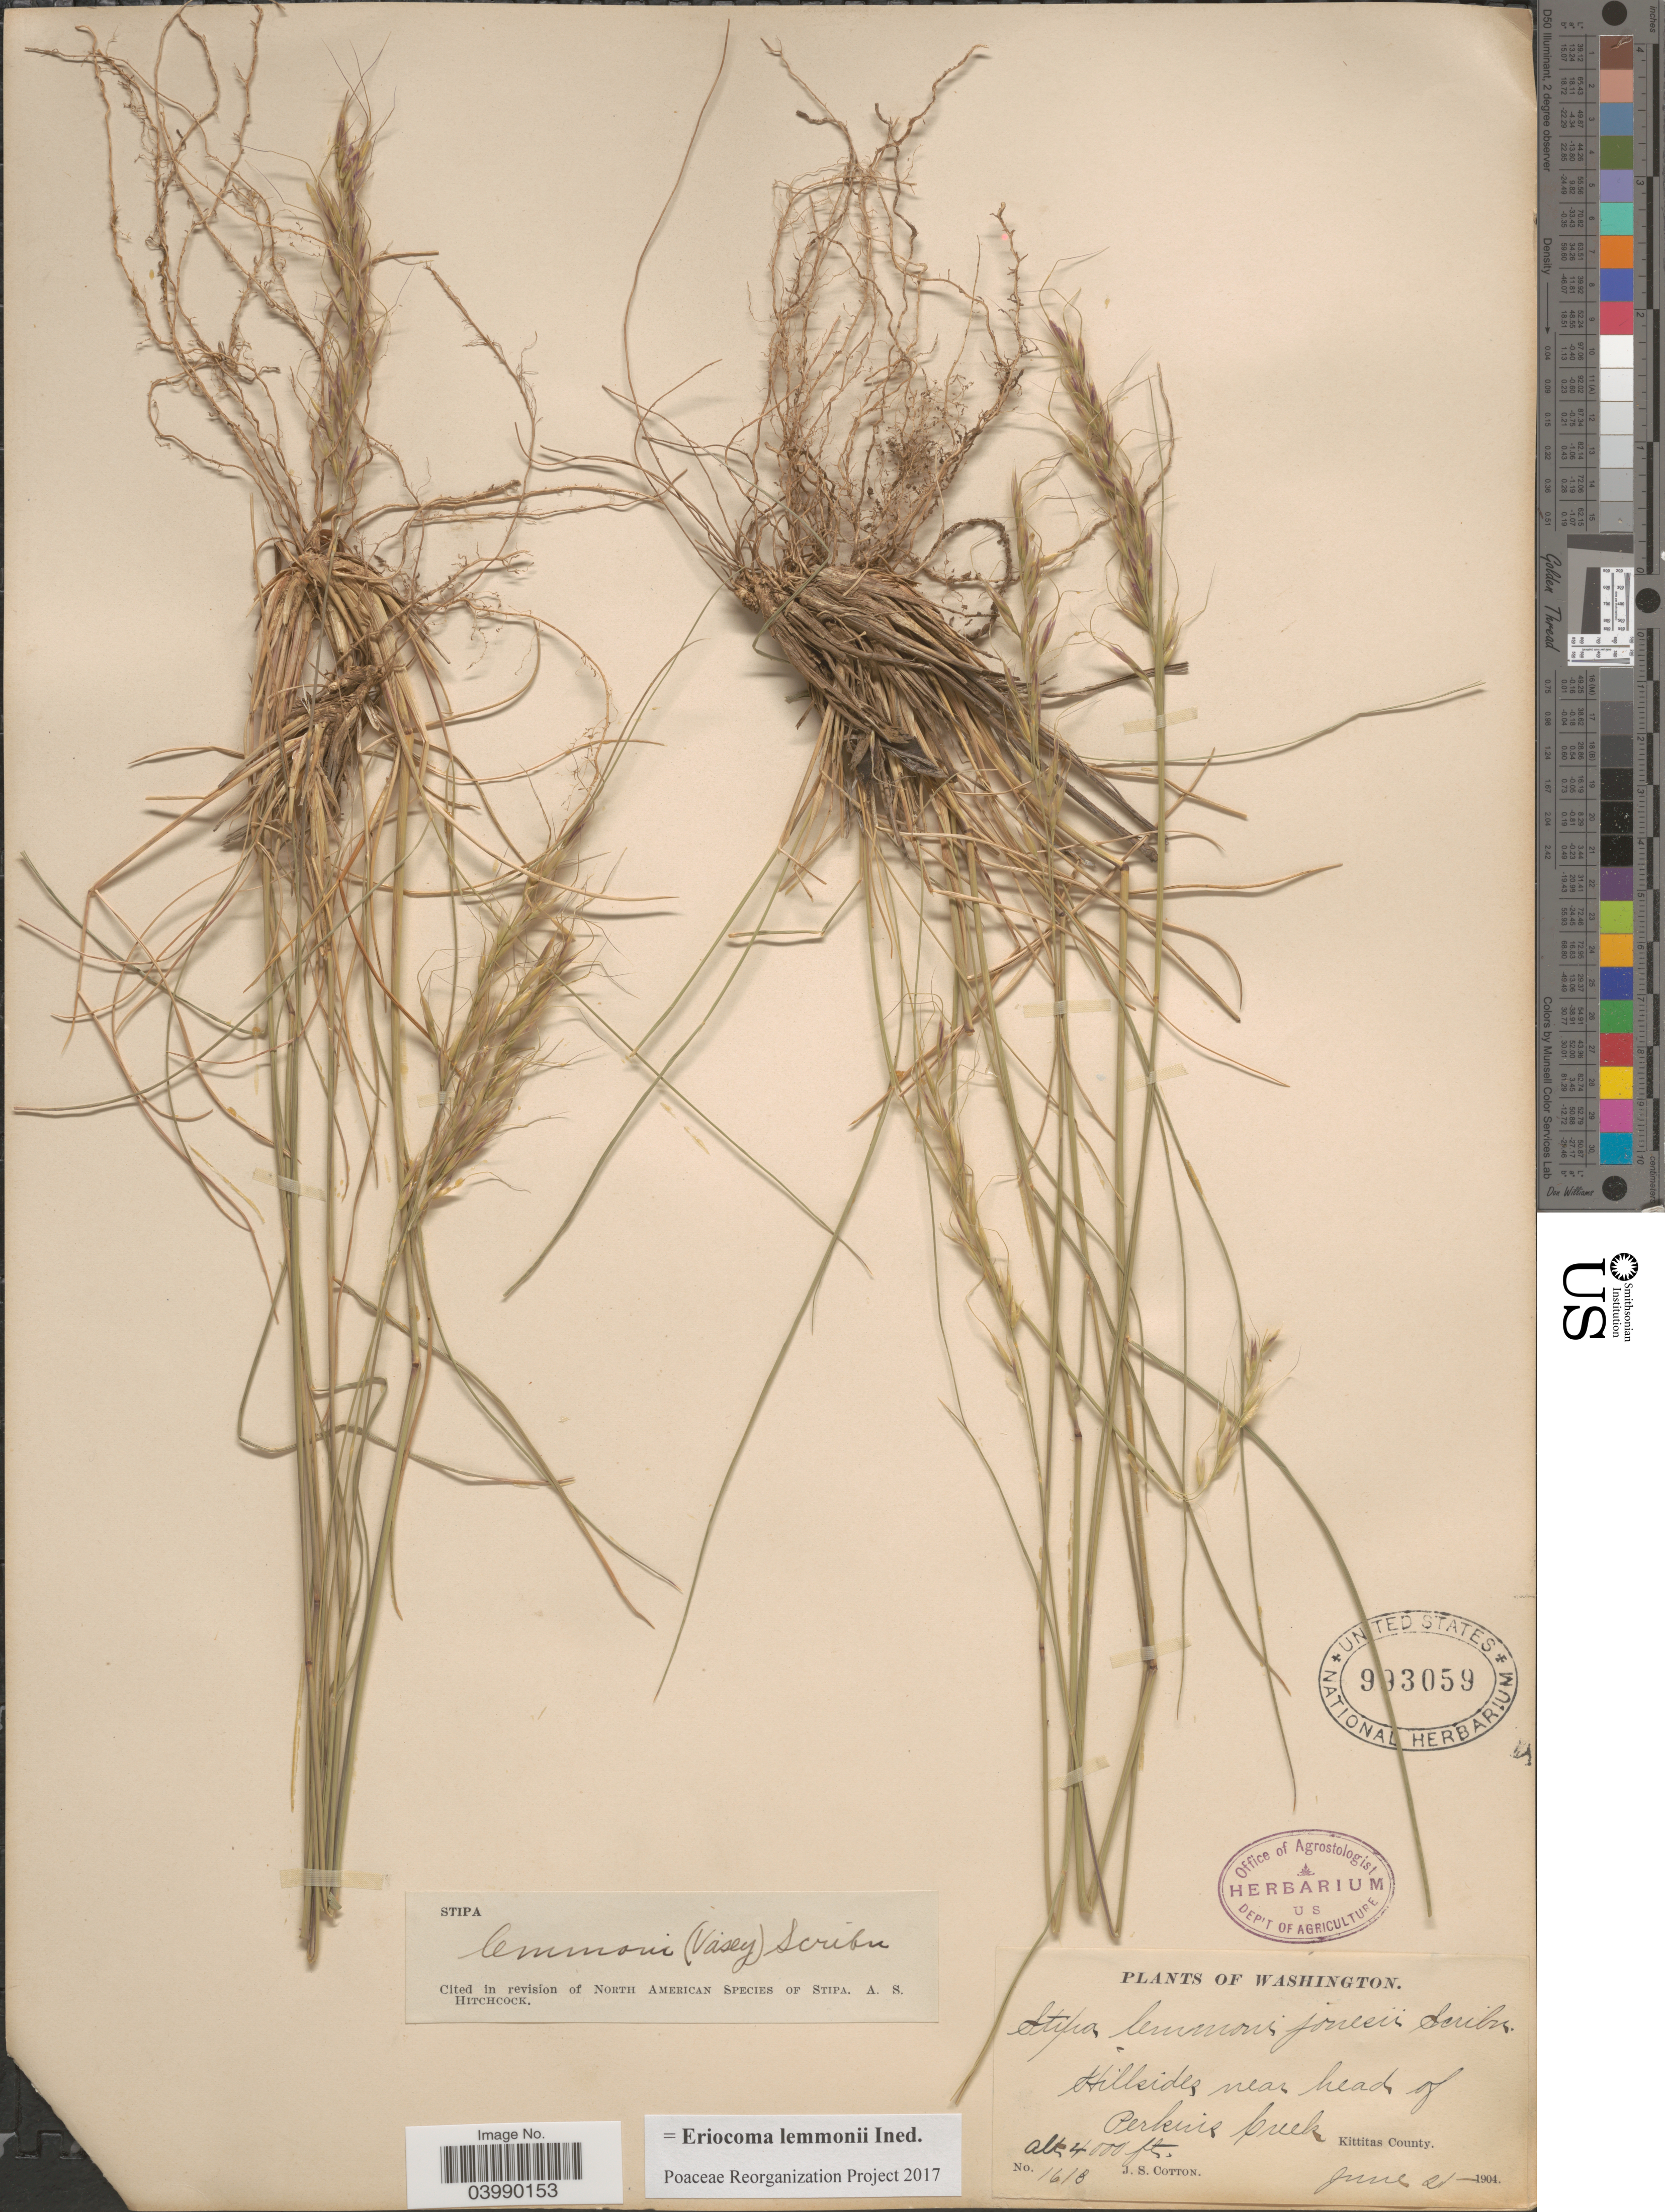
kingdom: Plantae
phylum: Tracheophyta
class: Liliopsida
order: Poales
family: Poaceae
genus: Eriocoma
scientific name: Eriocoma lemmonii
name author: (Vasey) Romasch.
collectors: J. S. Cotton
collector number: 1618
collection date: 1904-06-21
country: United States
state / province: Washington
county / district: Kittitas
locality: Hillsides near head of Perkins Creek. Kittitas County.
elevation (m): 1219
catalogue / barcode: US 993059